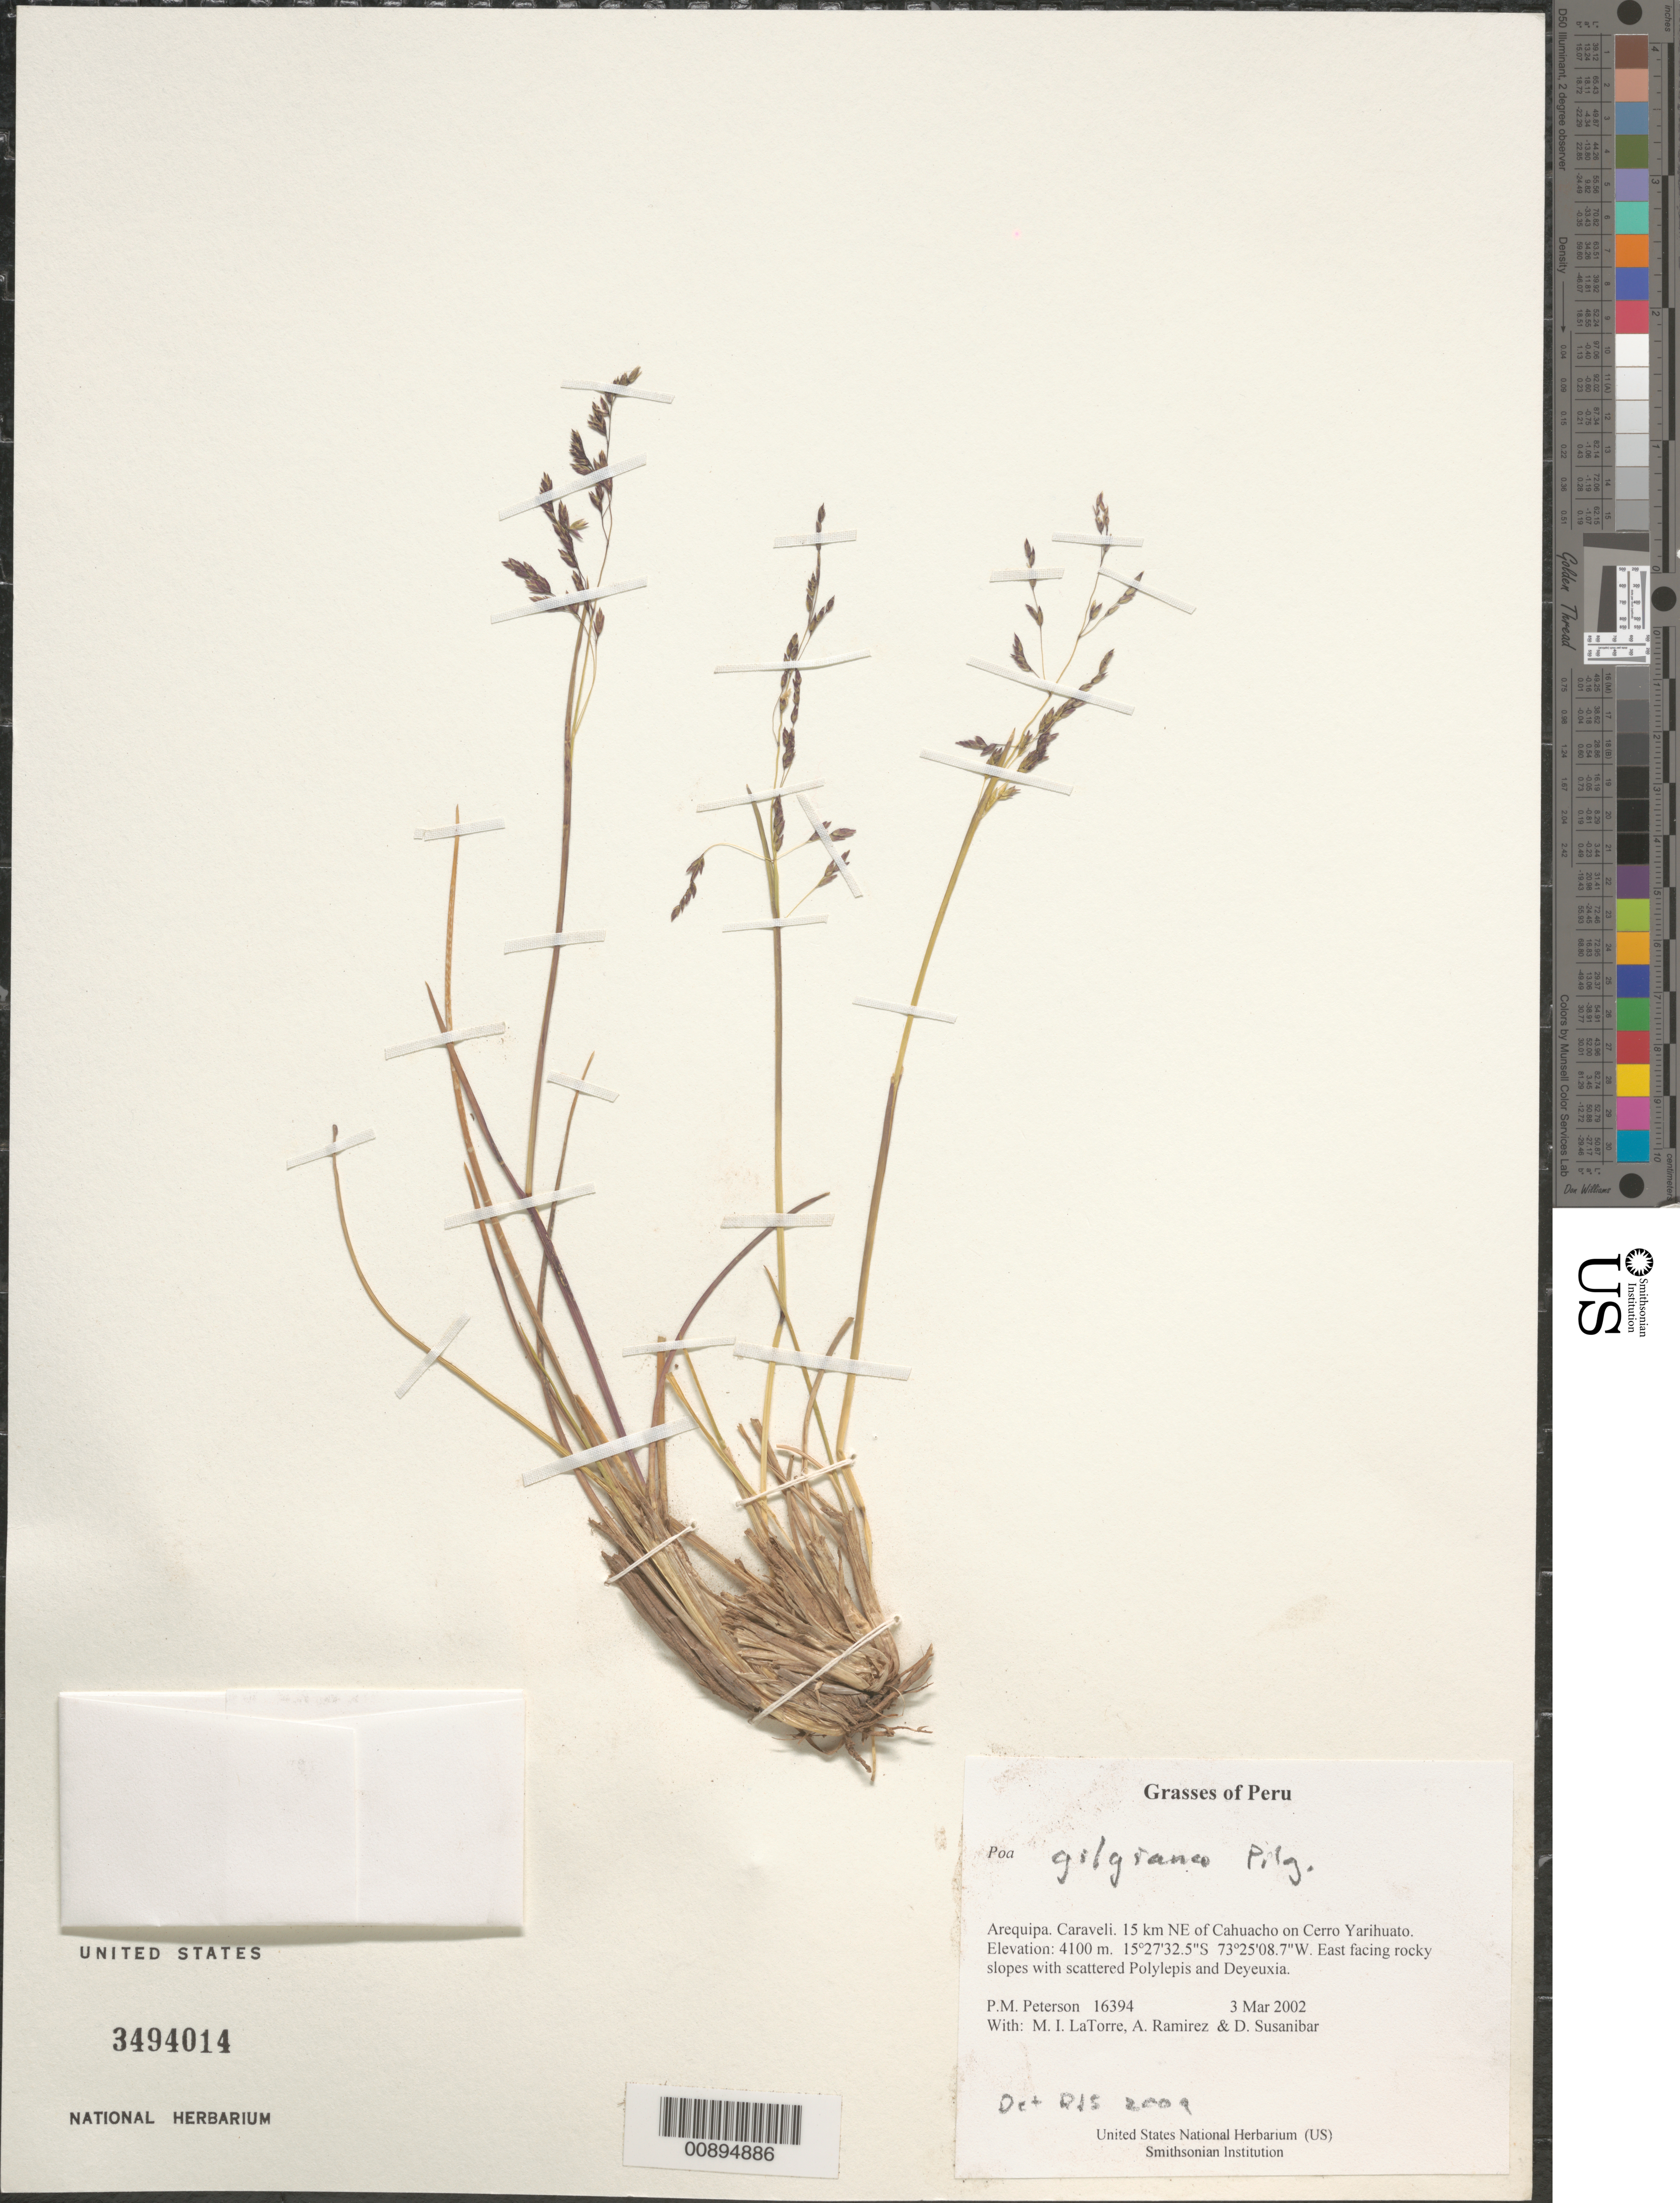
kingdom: Plantae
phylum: Tracheophyta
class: Liliopsida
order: Poales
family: Poaceae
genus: Poa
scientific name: Poa gilgiana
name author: Pilg.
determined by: Soreng, Robert J., Research Associate (BOT), Smithsonian Institution - National Museum of Natural History (UNITED STATES)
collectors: P. M. Peterson, M. I. La Torre, A. Ramírez & D. Susanibar Cruz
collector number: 16394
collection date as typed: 03 Mar 2002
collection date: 2002-03-03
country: Peru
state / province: Arequipa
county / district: Caravelí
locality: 15 km NE of Cahuacho on Cerro Yarihuato.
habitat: East facing rocky slopes with scattered ~Polylepis and Deyeuxia~.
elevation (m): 4100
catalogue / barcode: US 3494014